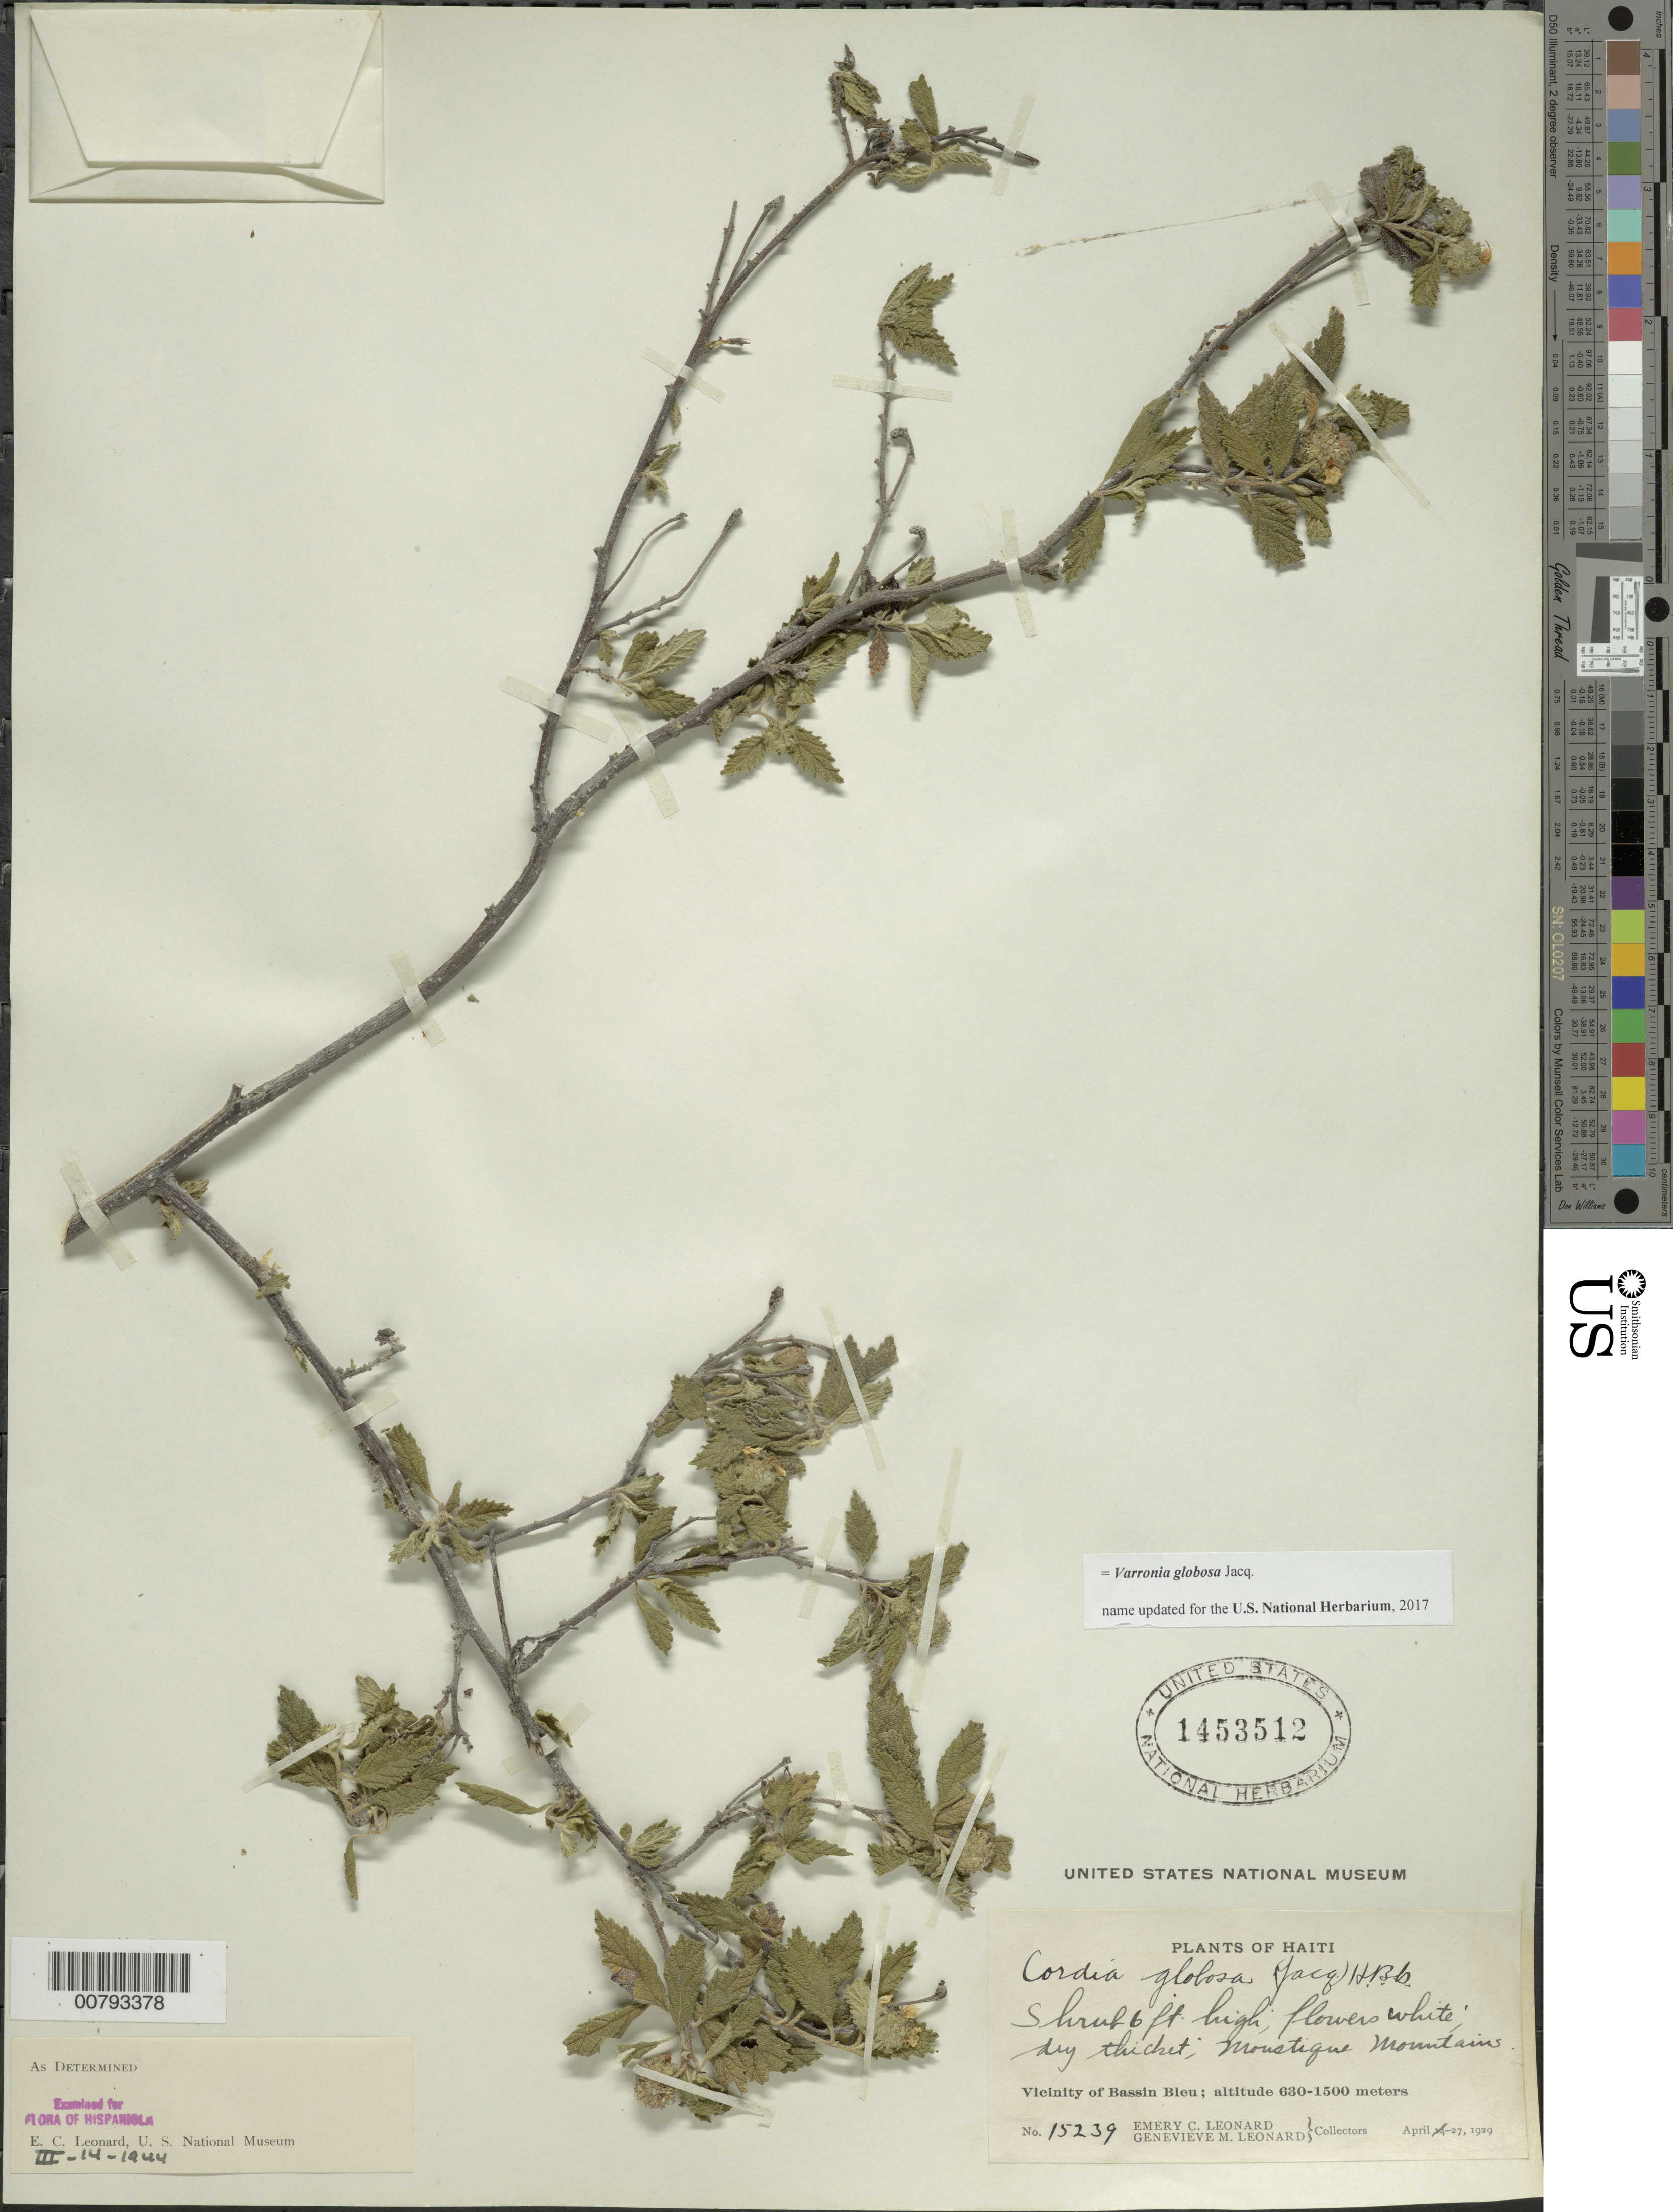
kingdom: Plantae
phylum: Tracheophyta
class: Magnoliopsida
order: Boraginales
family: Cordiaceae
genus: Varronia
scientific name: Varronia globosa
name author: Jacq.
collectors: E. C. Leonard & G. M. Leonard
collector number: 15239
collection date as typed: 27 Apr 1929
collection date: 1929-04-27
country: Haiti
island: Hispaniola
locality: Vicinity of Bassin Bleu, Moustique Mountains.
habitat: Dry thicket.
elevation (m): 630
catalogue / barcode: US 1453512